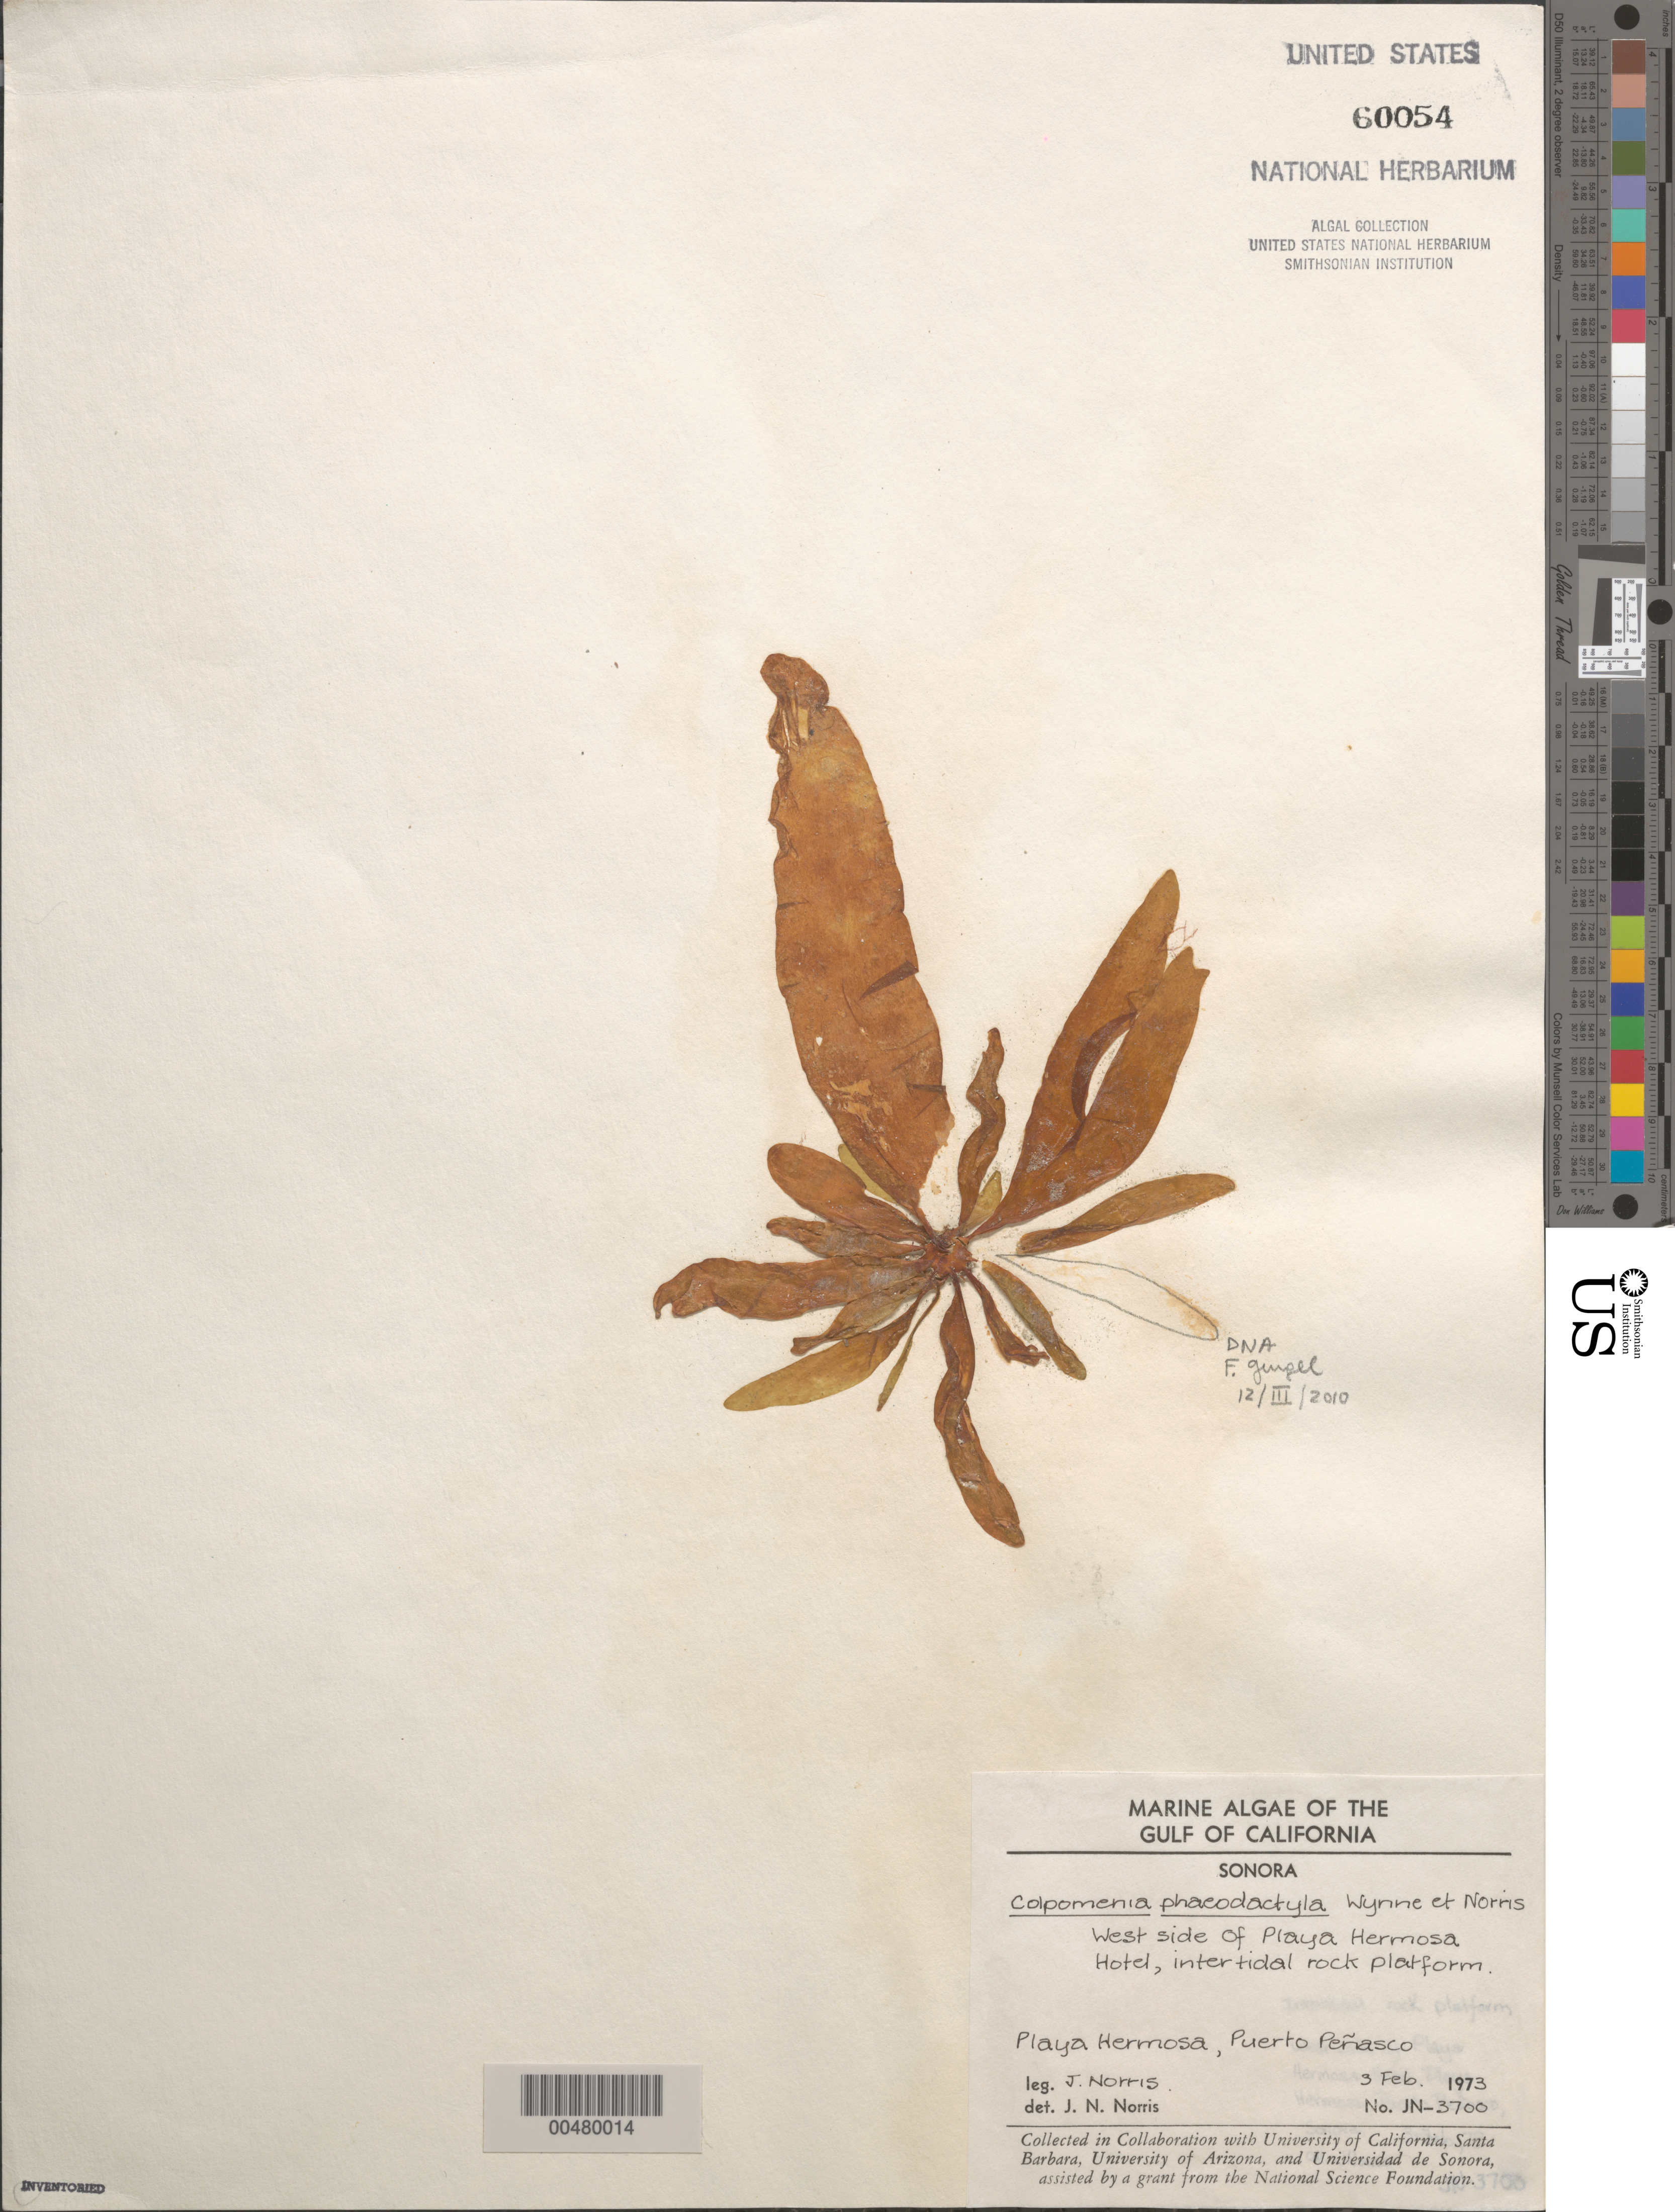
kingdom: Chromista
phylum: Ochrophyta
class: Phaeophyceae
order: Scytosiphonales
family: Scytosiphonaceae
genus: Dactylosiphon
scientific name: Dactylosiphon durvillei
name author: (Bory) Santiañez et al.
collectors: J. N. Norris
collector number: JN-3700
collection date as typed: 03 Feb 1973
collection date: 1973-02-03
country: Mexico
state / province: Sonora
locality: Playa Hermosa Hotel, Playa Hermosa, Puerto Penasco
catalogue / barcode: US 60054